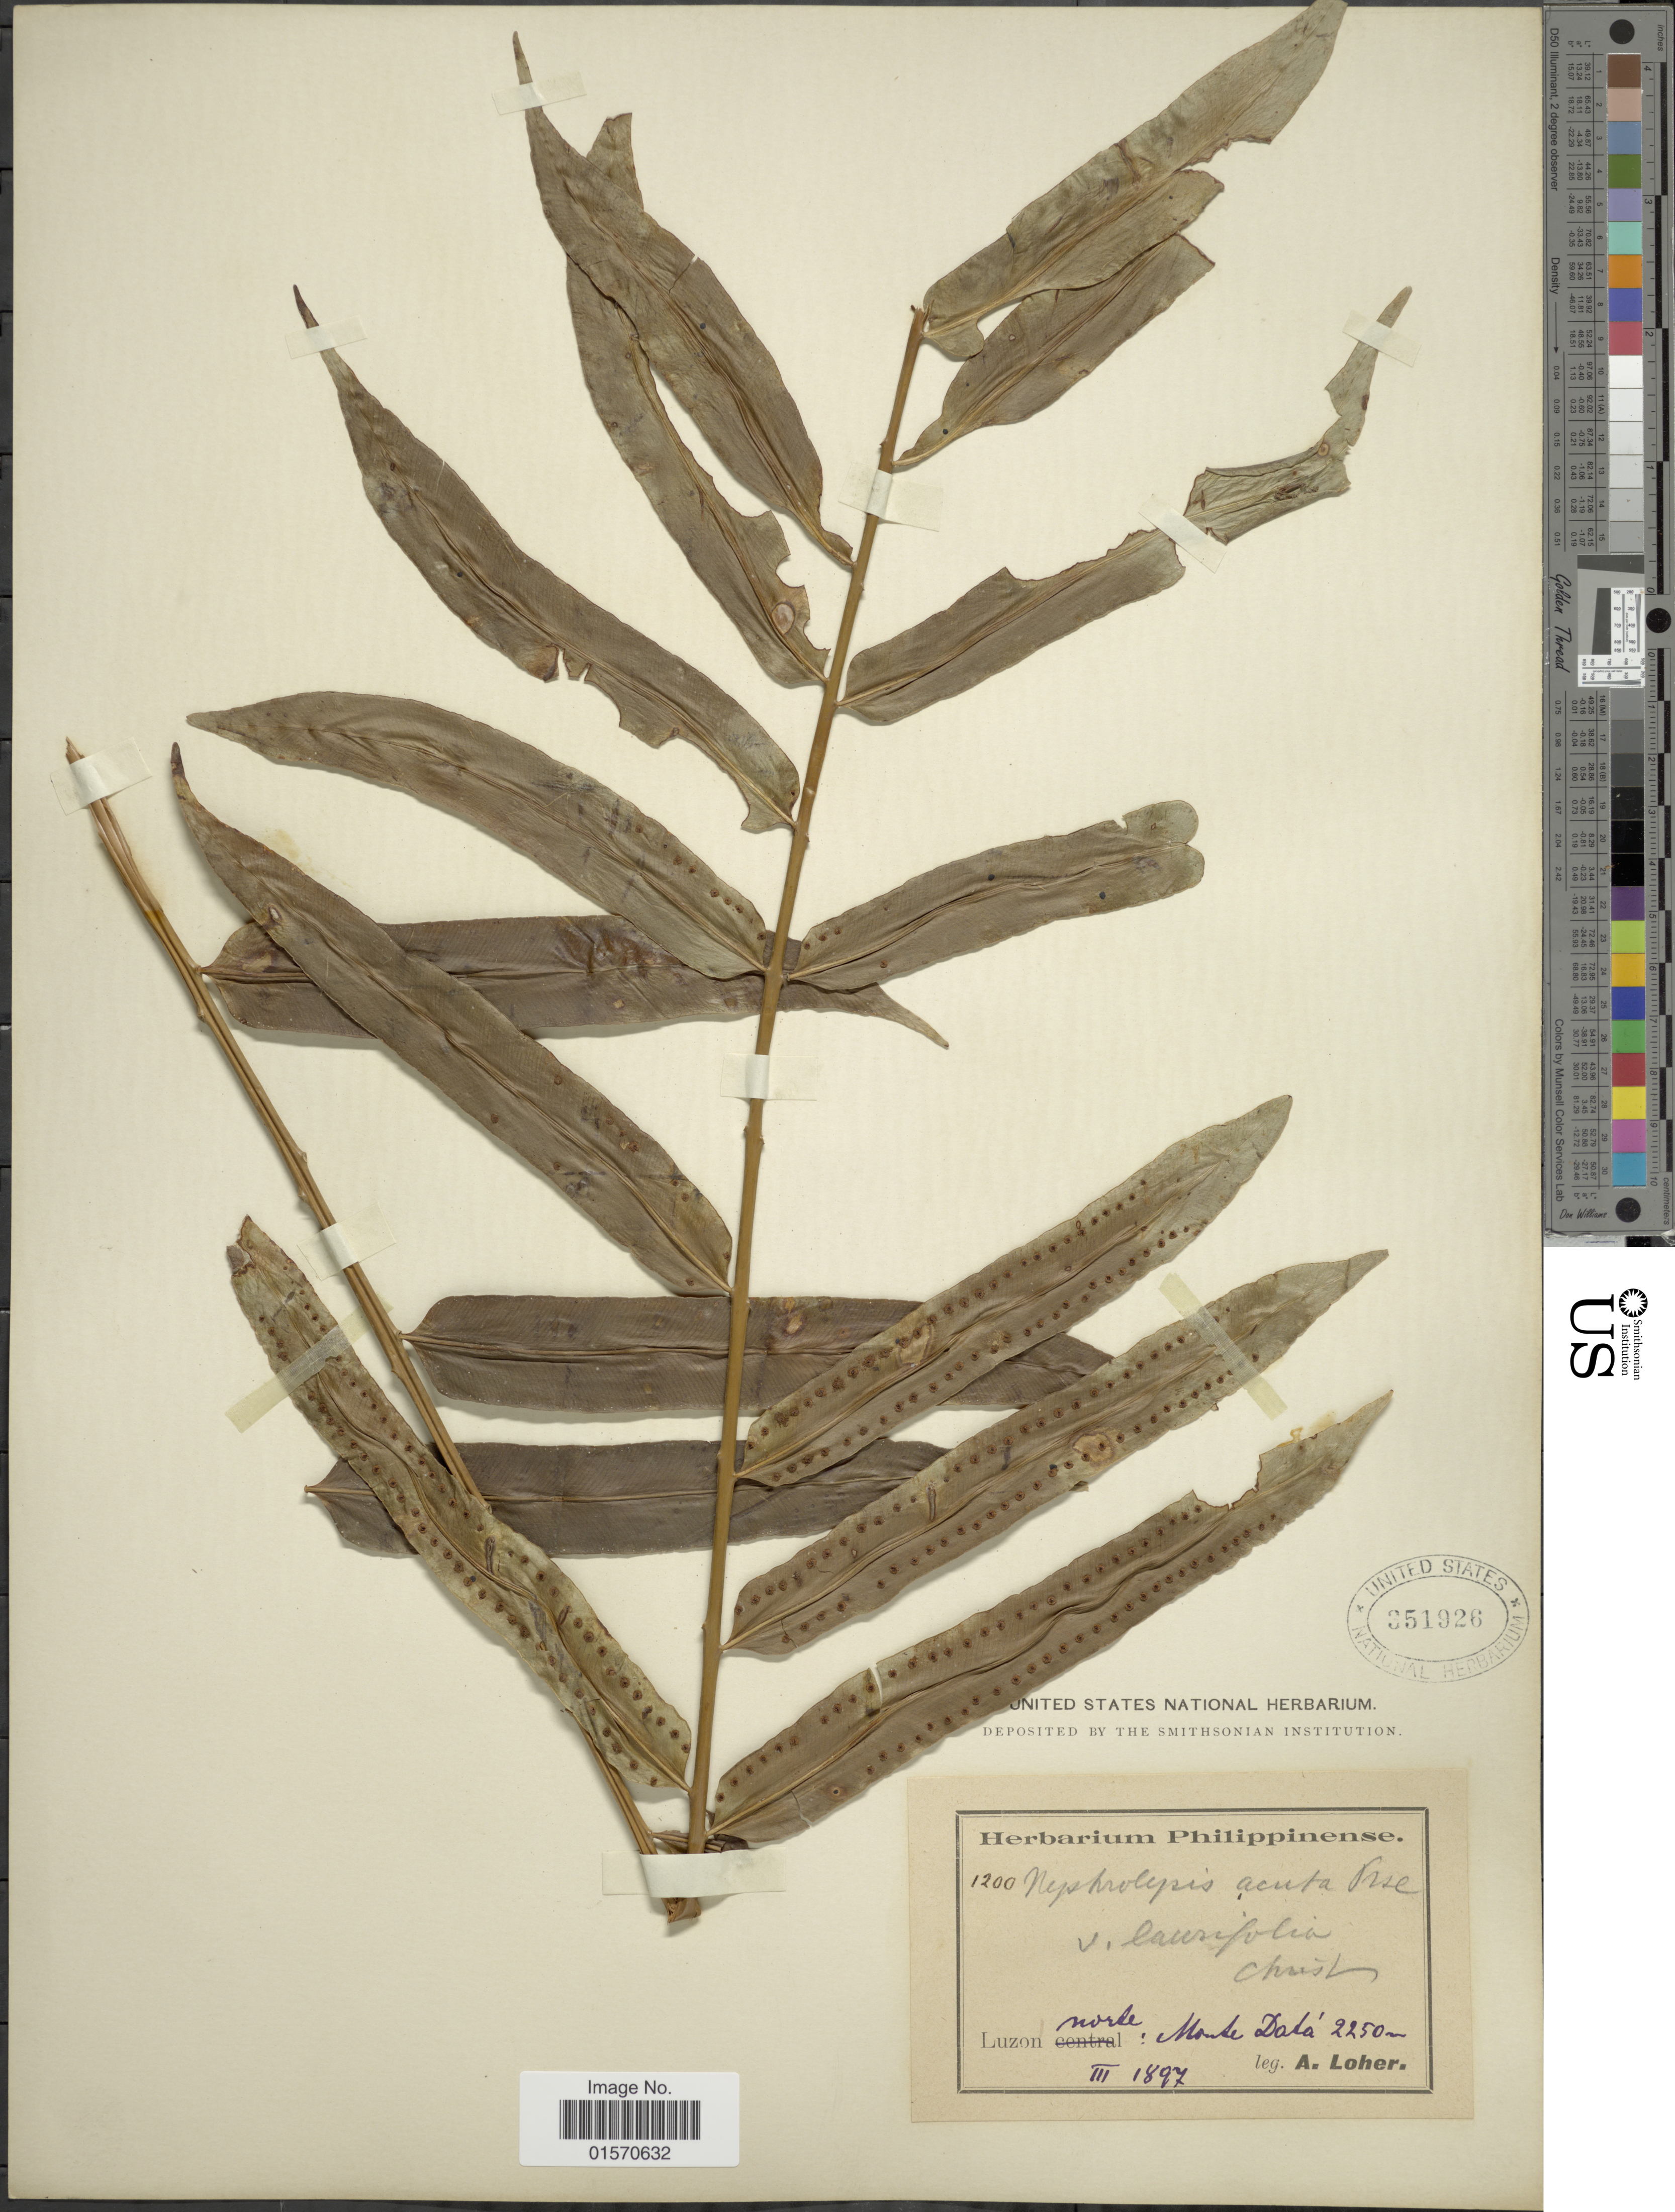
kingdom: Plantae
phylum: Tracheophyta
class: Polypodiopsida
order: Polypodiales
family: Nephrolepidaceae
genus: Nephrolepis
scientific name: Nephrolepis laurifolia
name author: Christ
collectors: A. Loher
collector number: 1200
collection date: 1897-03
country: Philippines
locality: Luzon norte: Monte Data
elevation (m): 2250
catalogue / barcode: US 351926